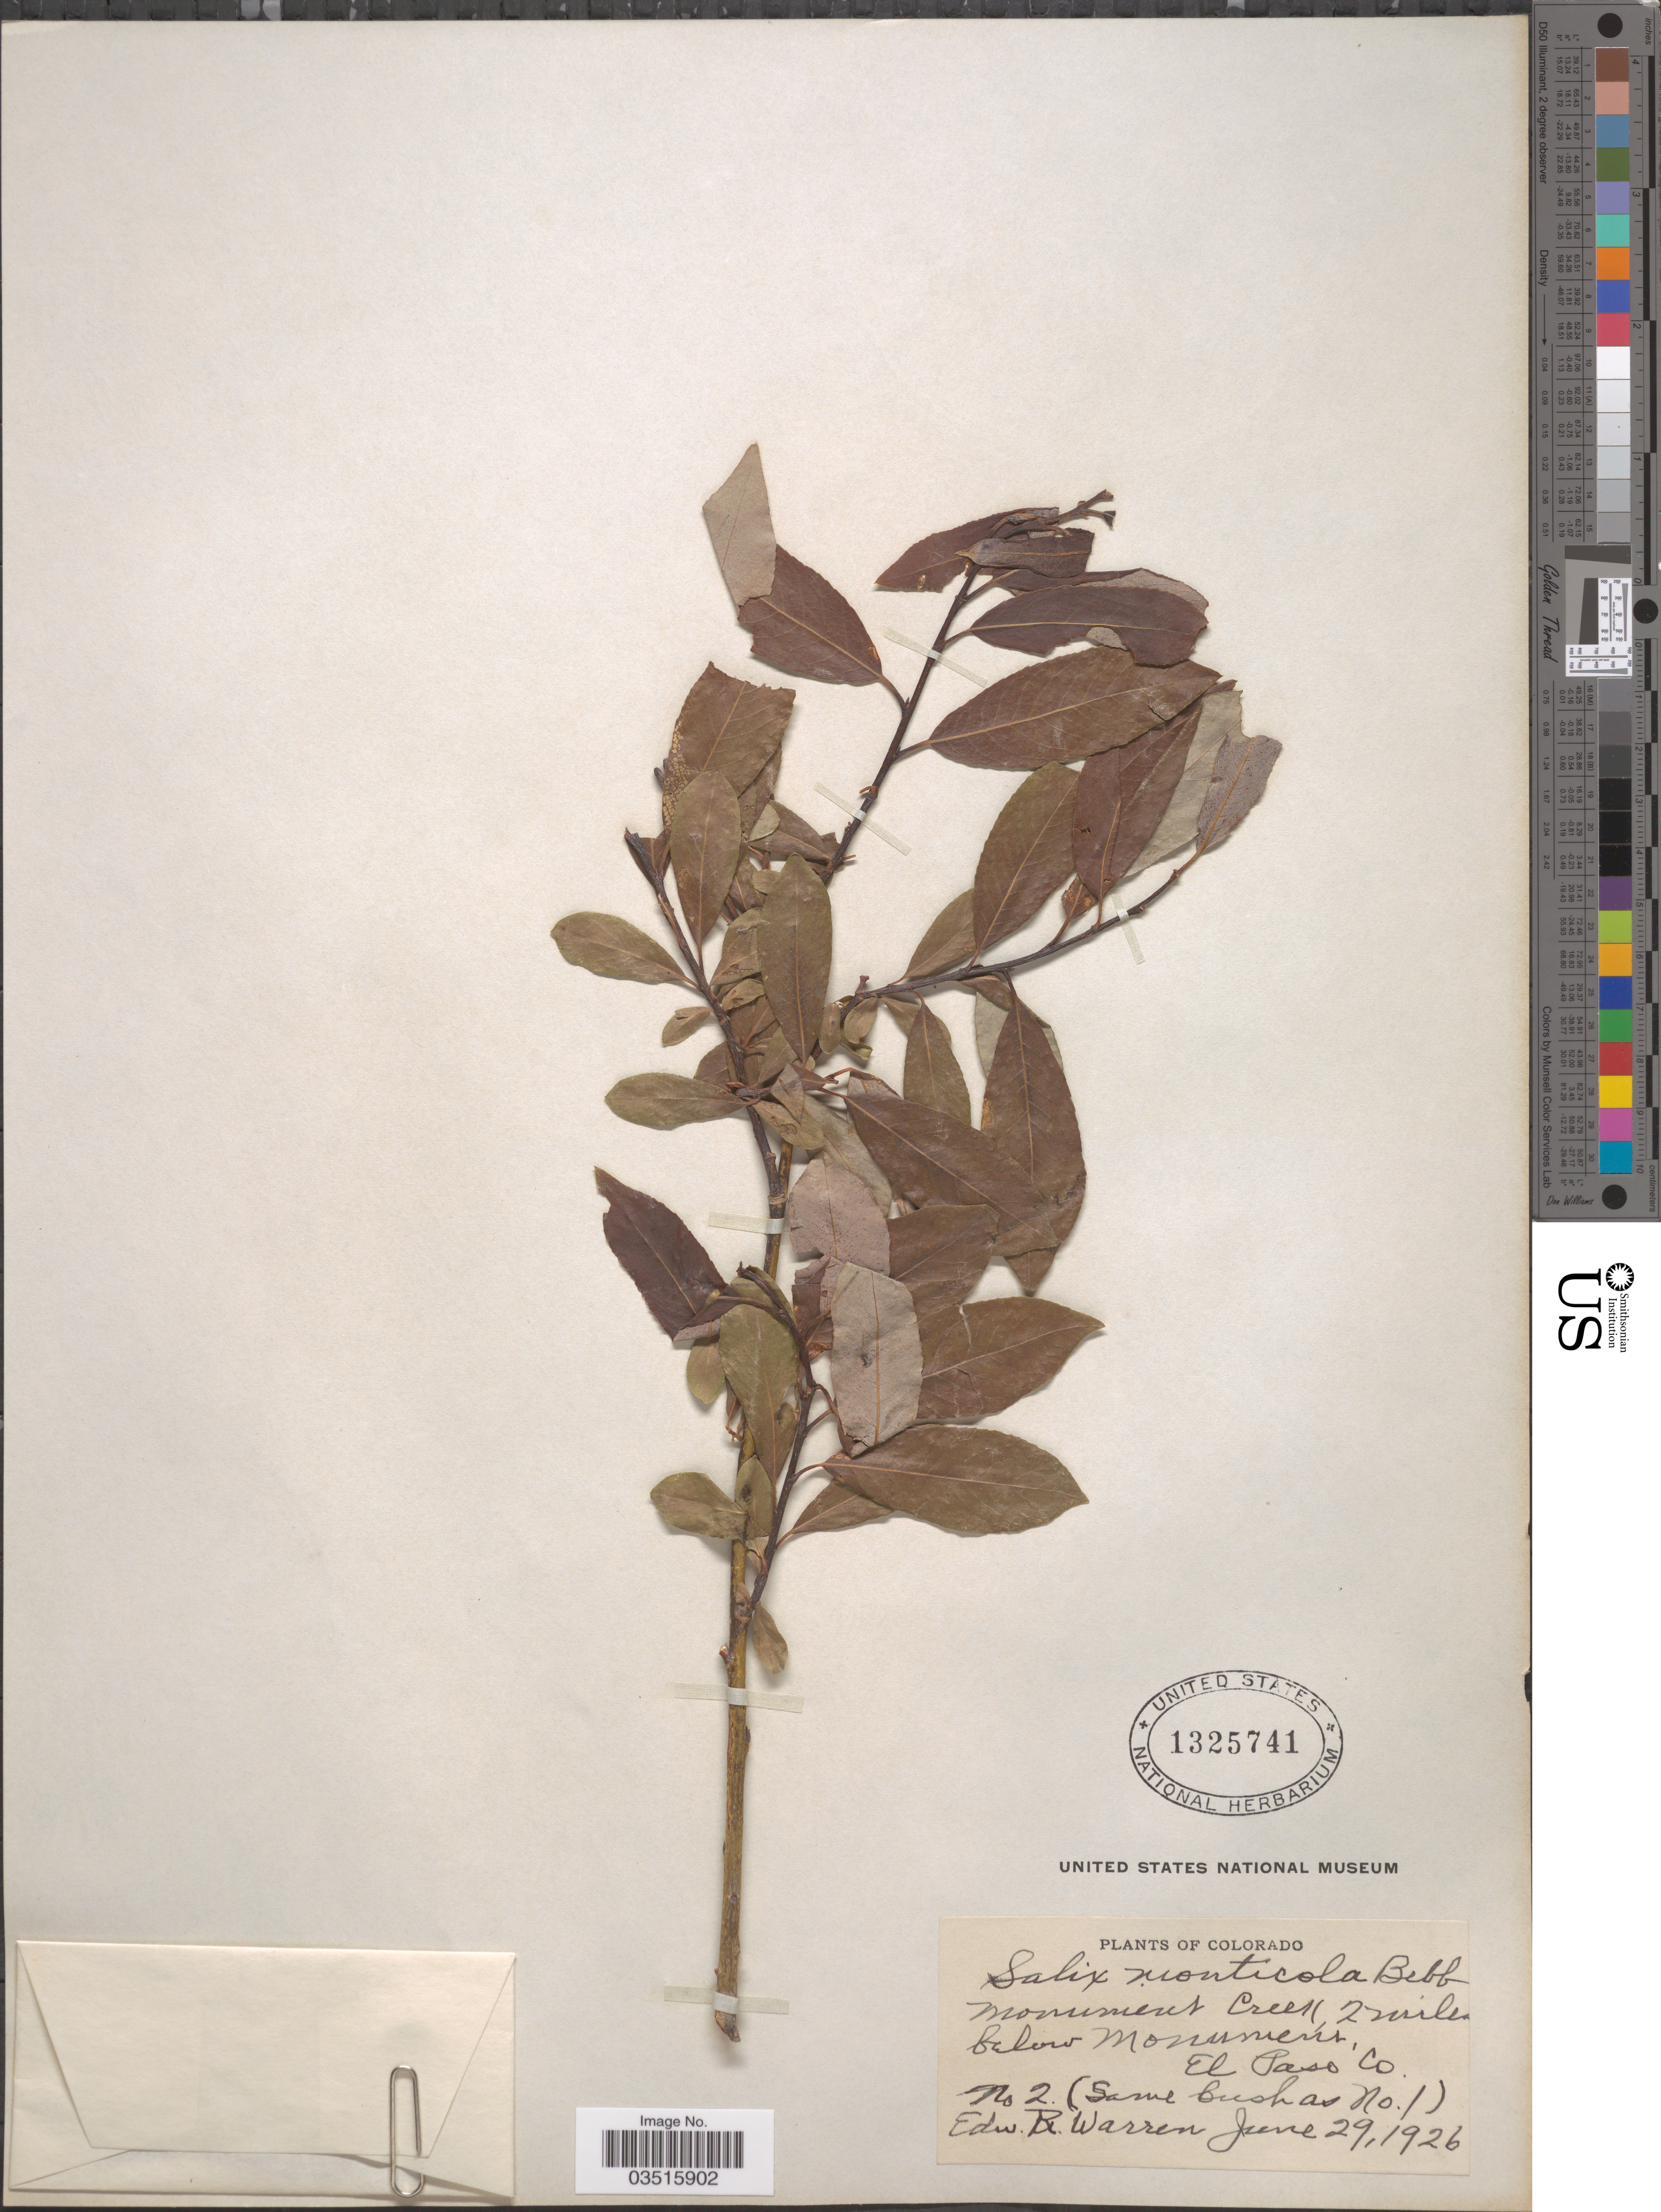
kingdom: Plantae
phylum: Tracheophyta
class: Magnoliopsida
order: Malpighiales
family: Salicaceae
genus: Salix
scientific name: Salix monticola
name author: Bebb.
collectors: E. Warren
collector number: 2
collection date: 1926-06-29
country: United States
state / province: Colorado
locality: Monument Creek 2 miles below Monument. El Paso Co.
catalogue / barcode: US 1325741